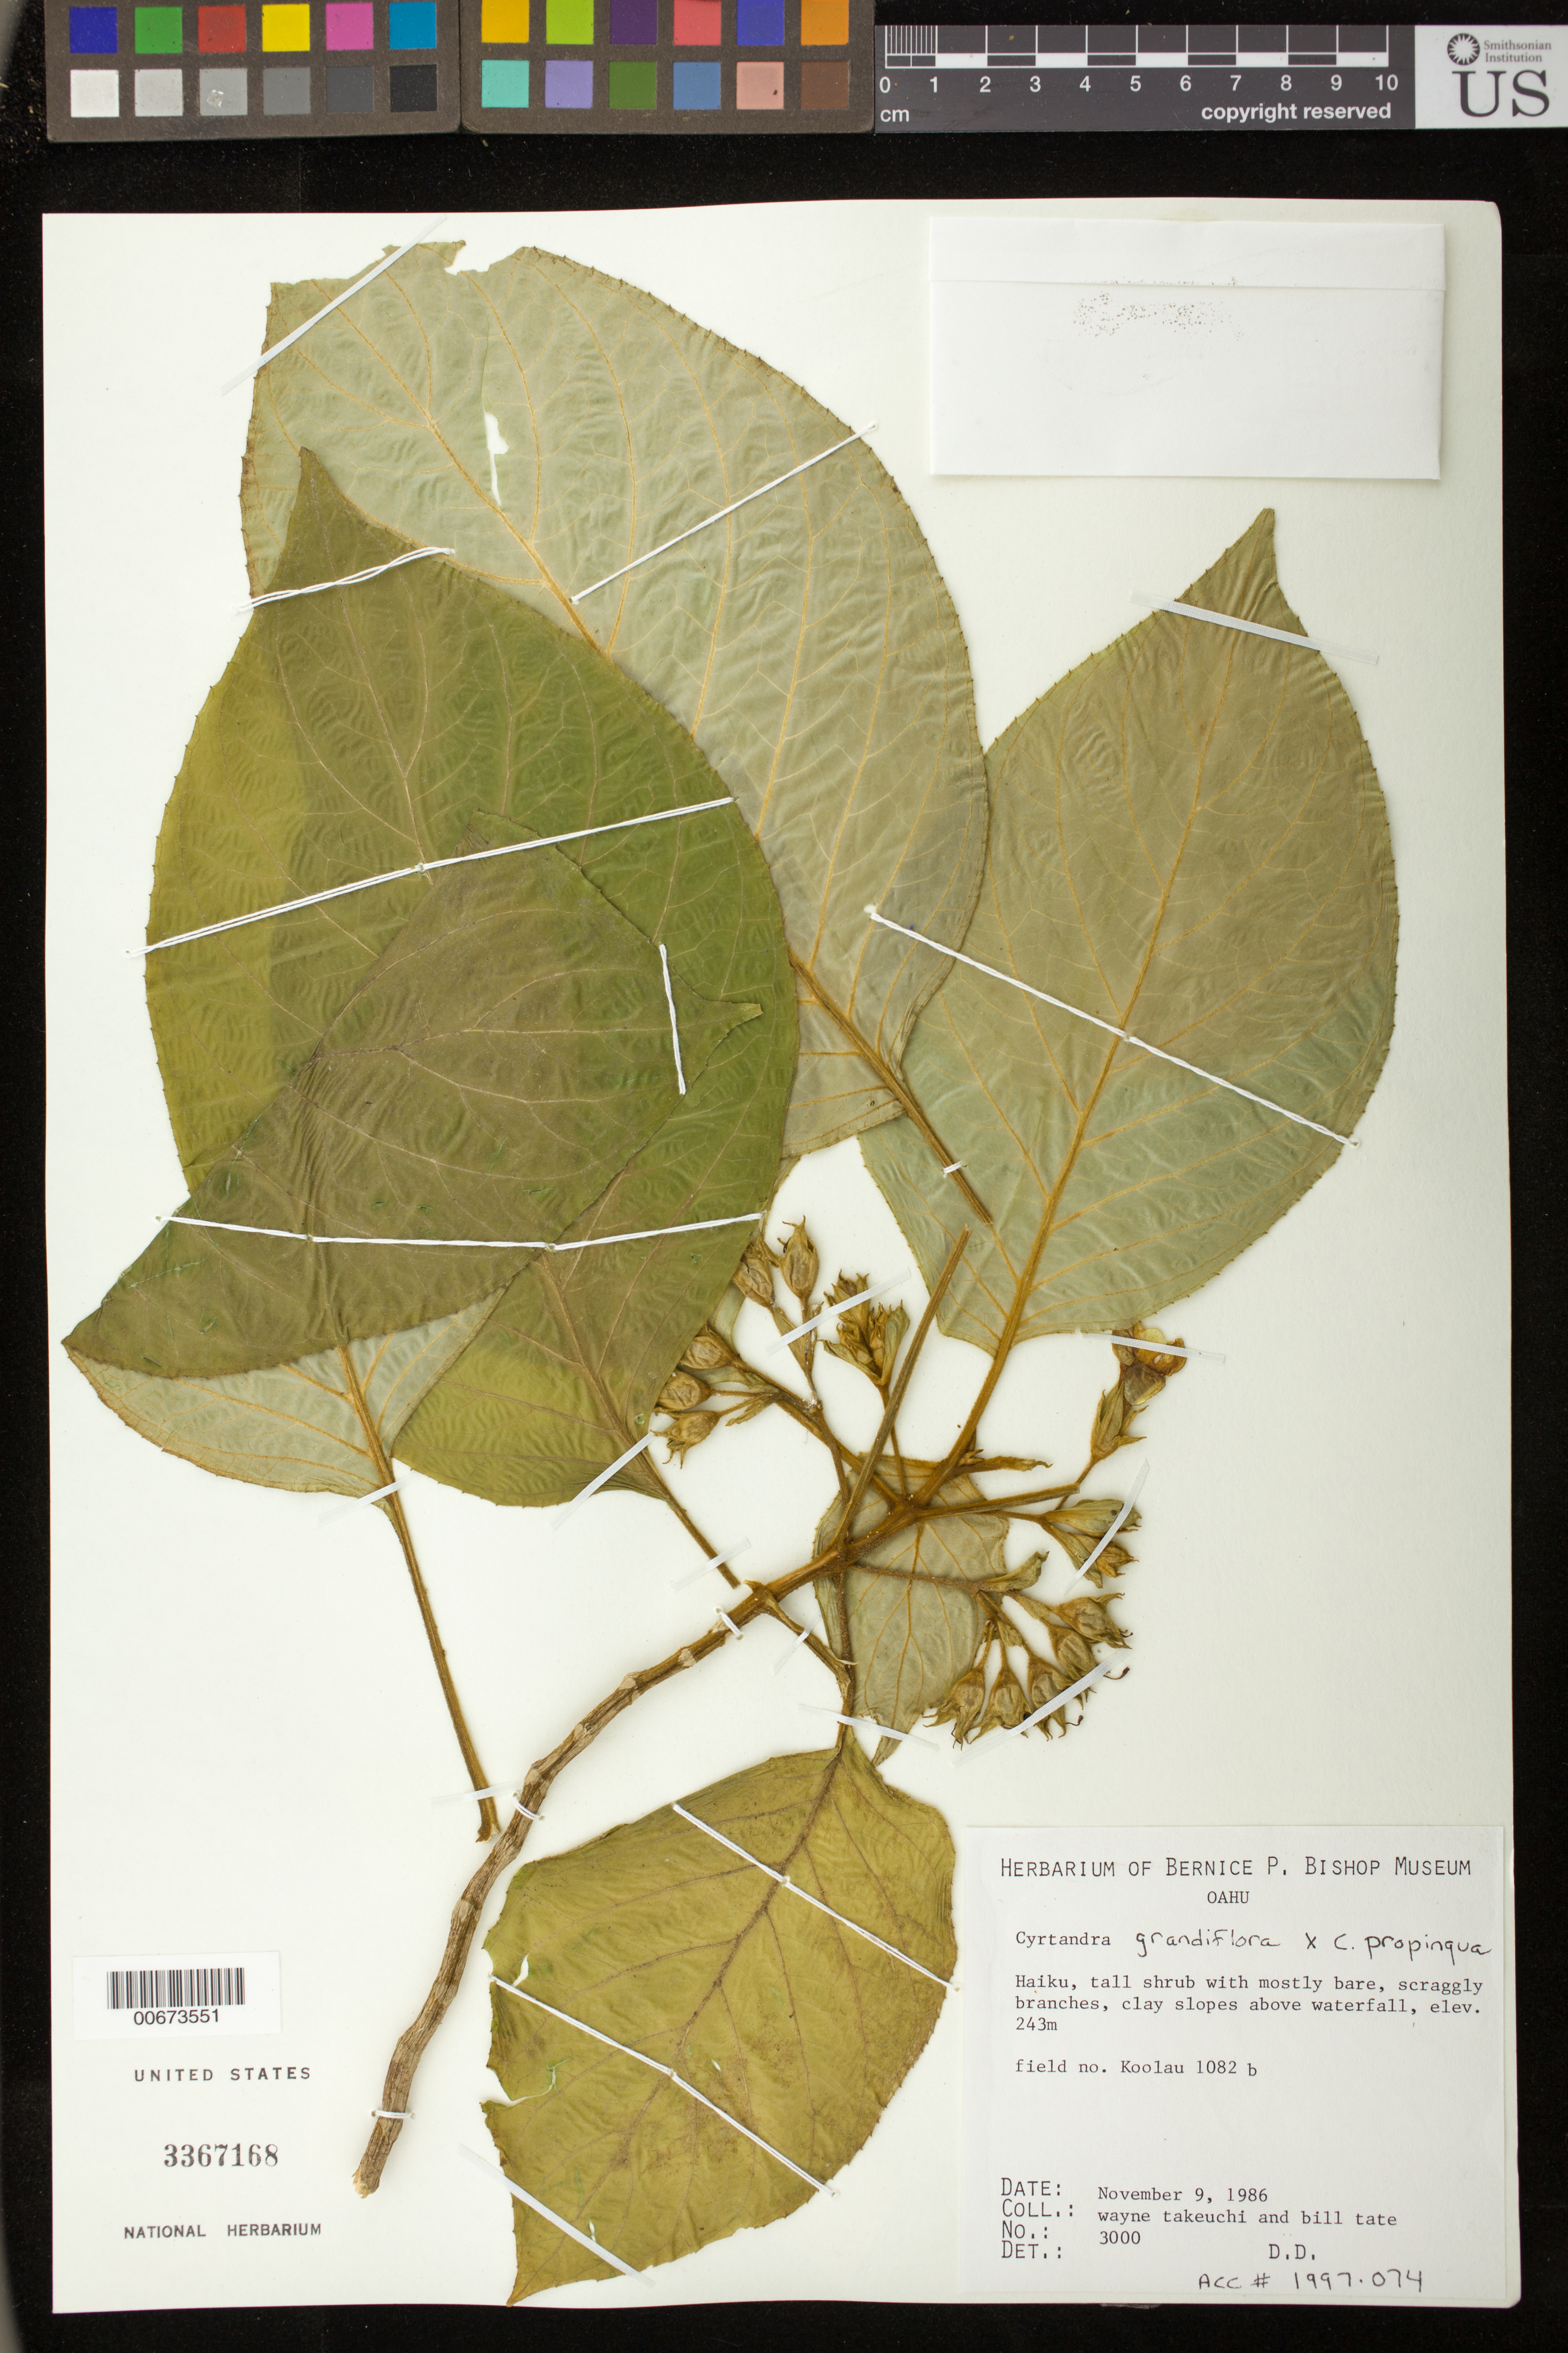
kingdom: Plantae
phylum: Tracheophyta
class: Magnoliopsida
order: Lamiales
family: Gesneriaceae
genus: Cyrtandra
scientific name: Cyrtandra grandiflora x C. propinqua C.N. Forbes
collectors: W. N. Takeuchi & B. Tate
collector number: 3000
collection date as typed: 9 Nov 1986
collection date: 1986-11-09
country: United States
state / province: Hawaii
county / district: Honolulu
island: Oahu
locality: Ha'iku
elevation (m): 243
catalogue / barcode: US 3367168